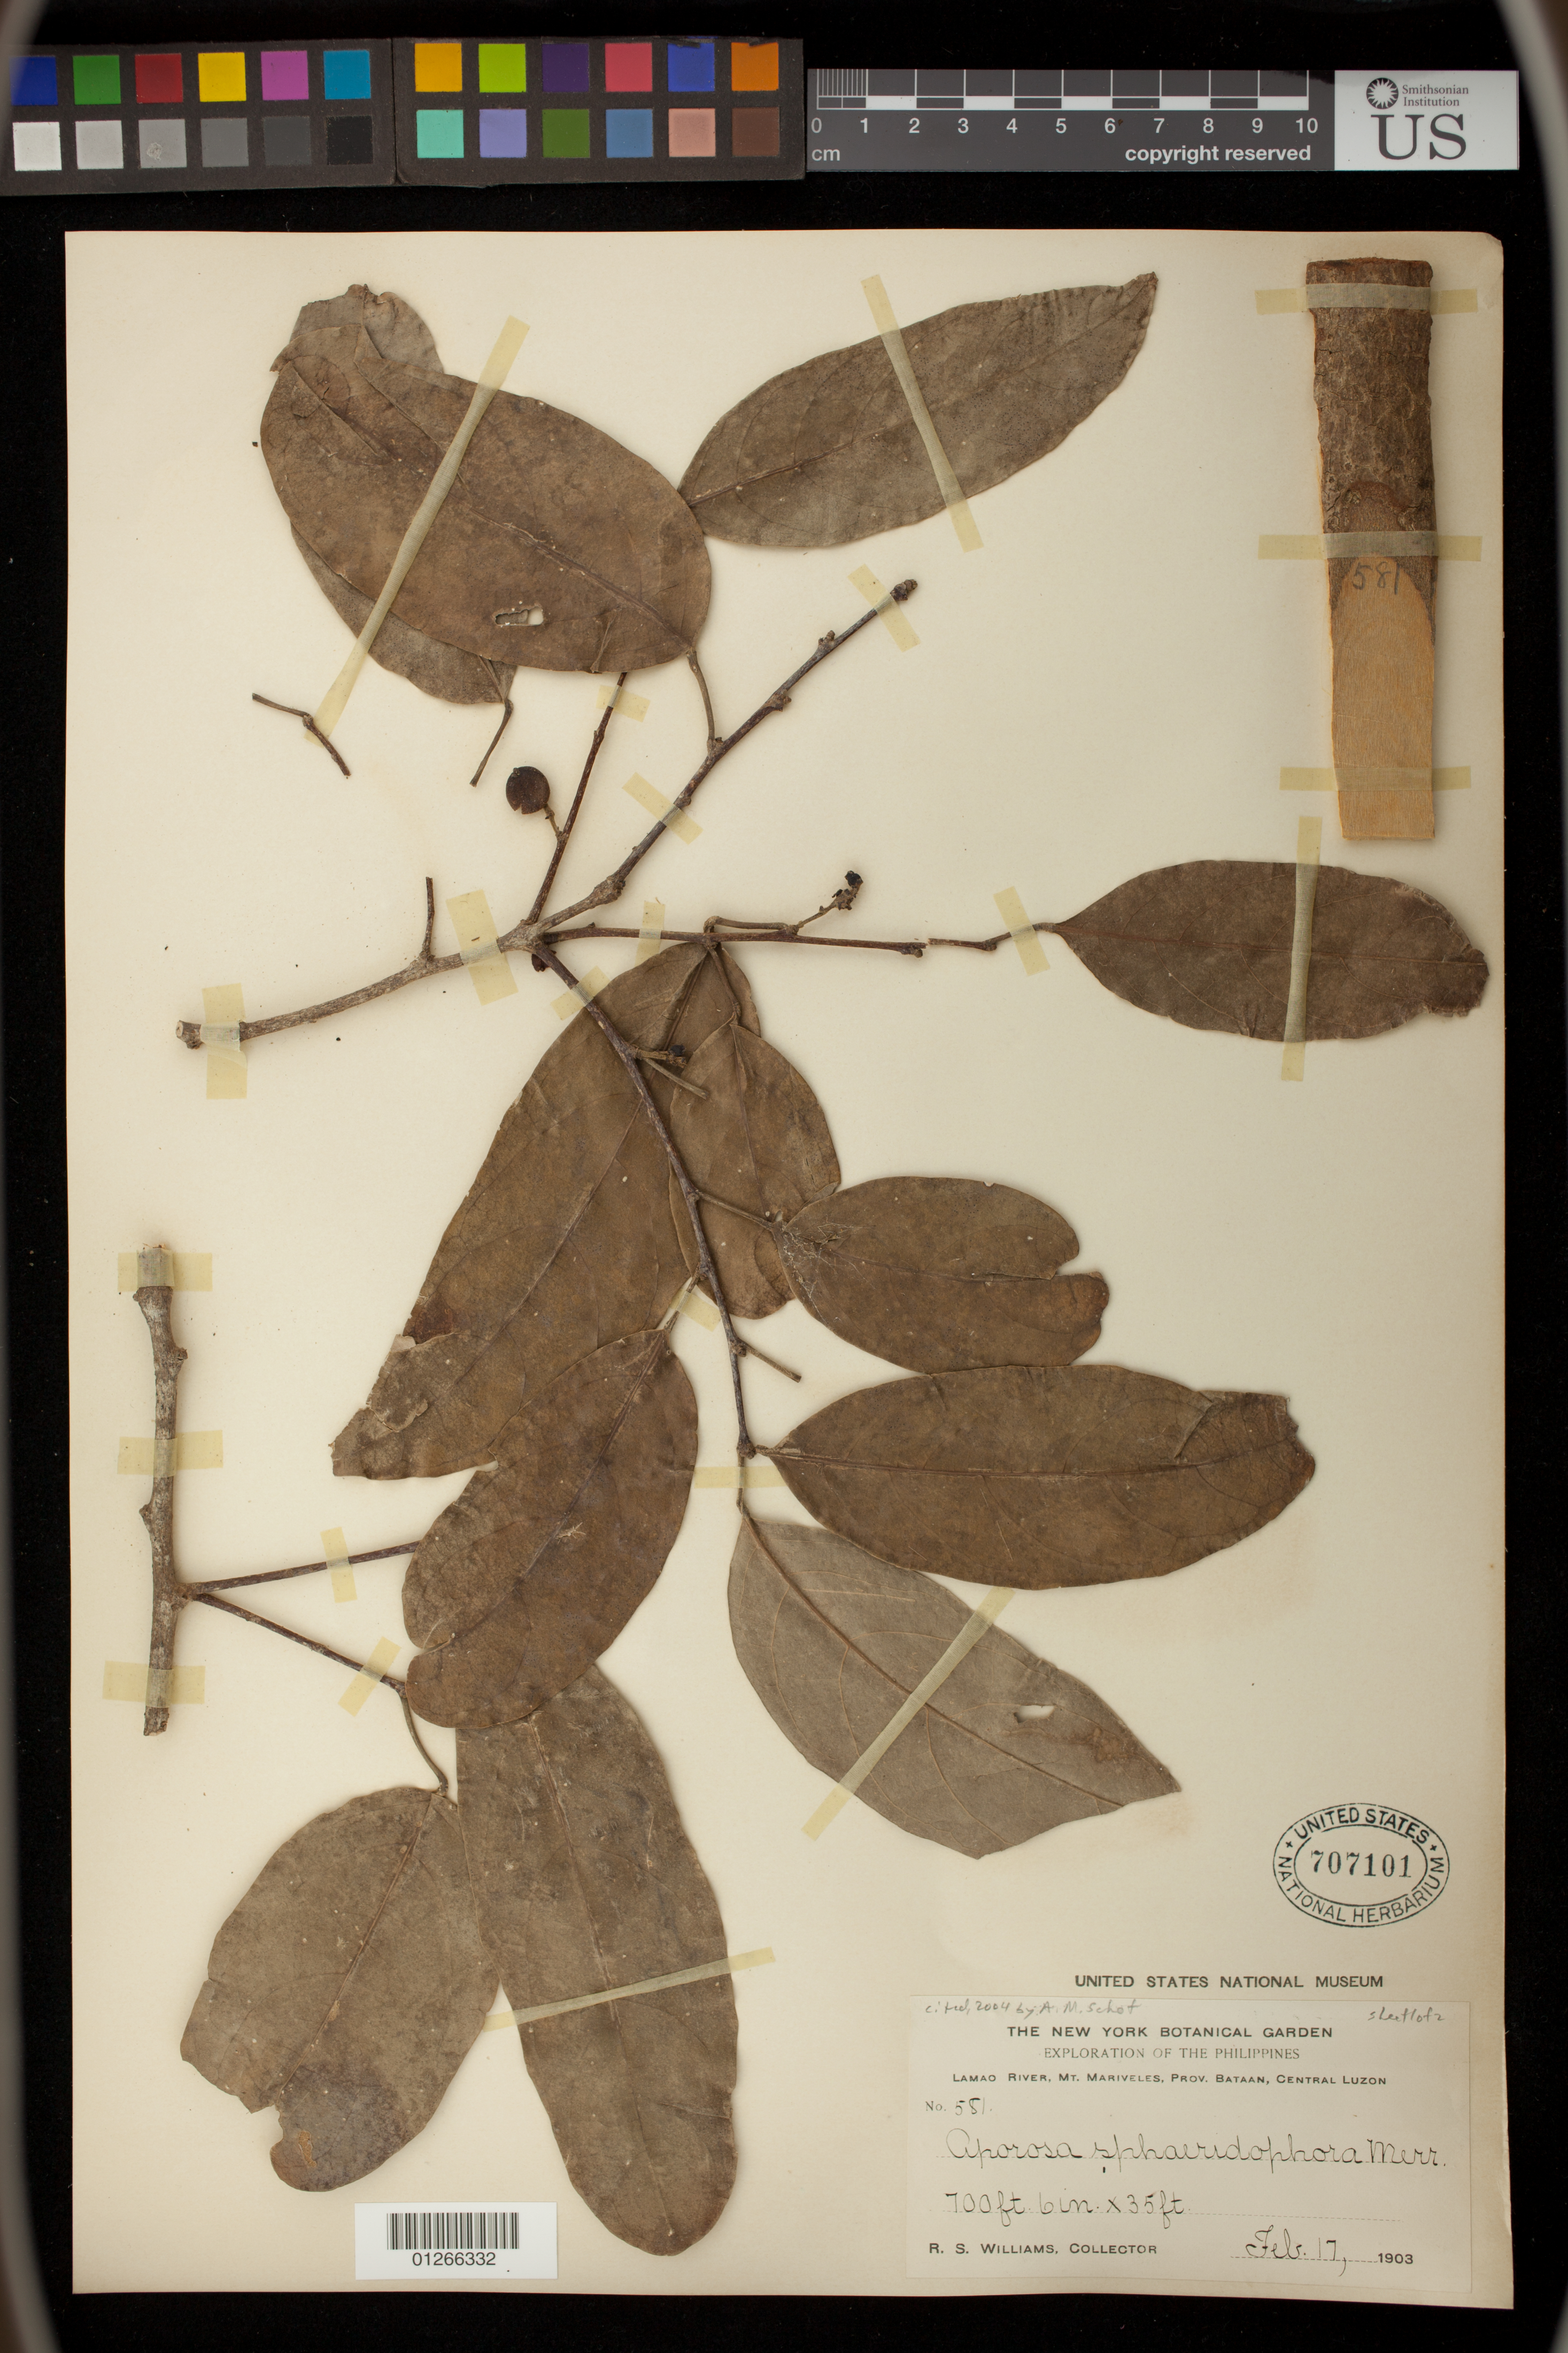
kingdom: Plantae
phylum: Tracheophyta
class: Magnoliopsida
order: Malpighiales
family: Phyllanthaceae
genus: Aporosa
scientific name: Aporosa sphaeridiophora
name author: Merr.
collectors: R. S. Williams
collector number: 581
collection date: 1903-02-17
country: Philippines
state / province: Central Luzon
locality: Lamao River, Mt. Mariveles, Prov. Bataan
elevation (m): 213